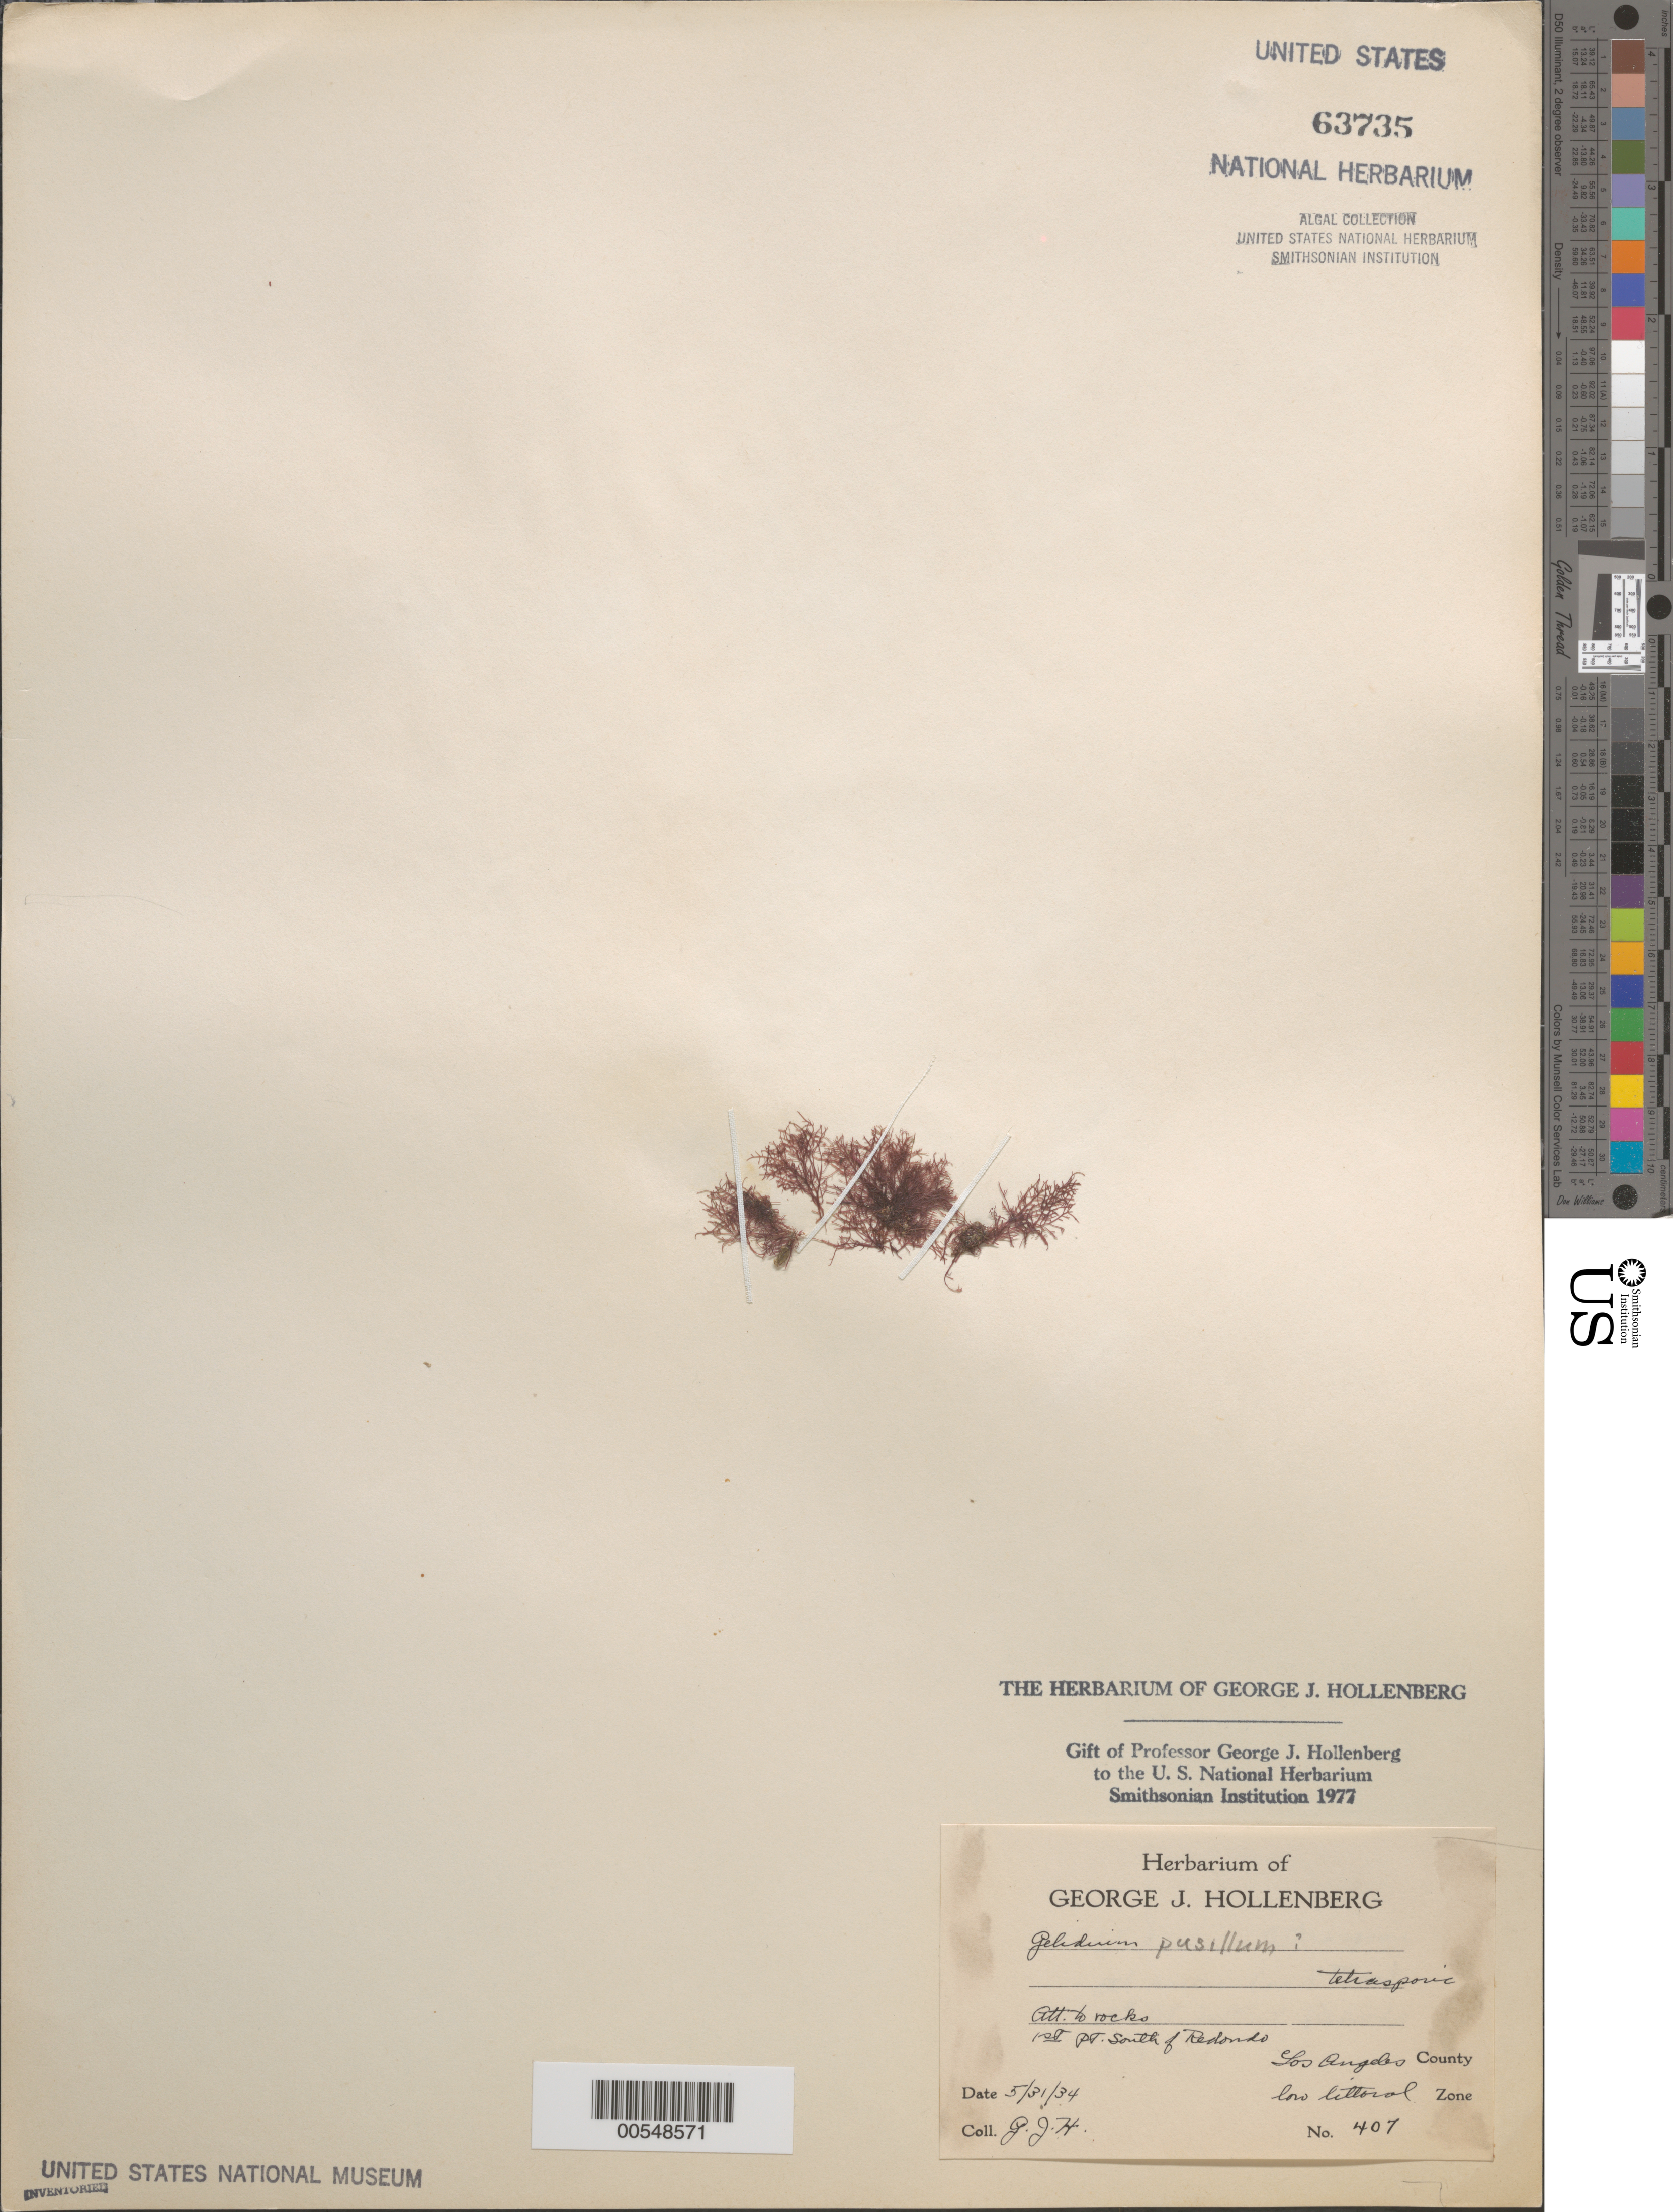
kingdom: Plantae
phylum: Rhodophyta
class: Florideophyceae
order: Gelidiales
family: Gelidiaceae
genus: Gelidium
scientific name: Gelidium pusillum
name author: (Stackh.) Le Jol.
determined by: Hollenberg, George J.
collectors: G. Hollenberg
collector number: GJH 407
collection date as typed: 31 May 1934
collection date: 1934-05-31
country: United States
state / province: California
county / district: Los Angeles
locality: First point south of Redondo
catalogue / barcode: US 63735